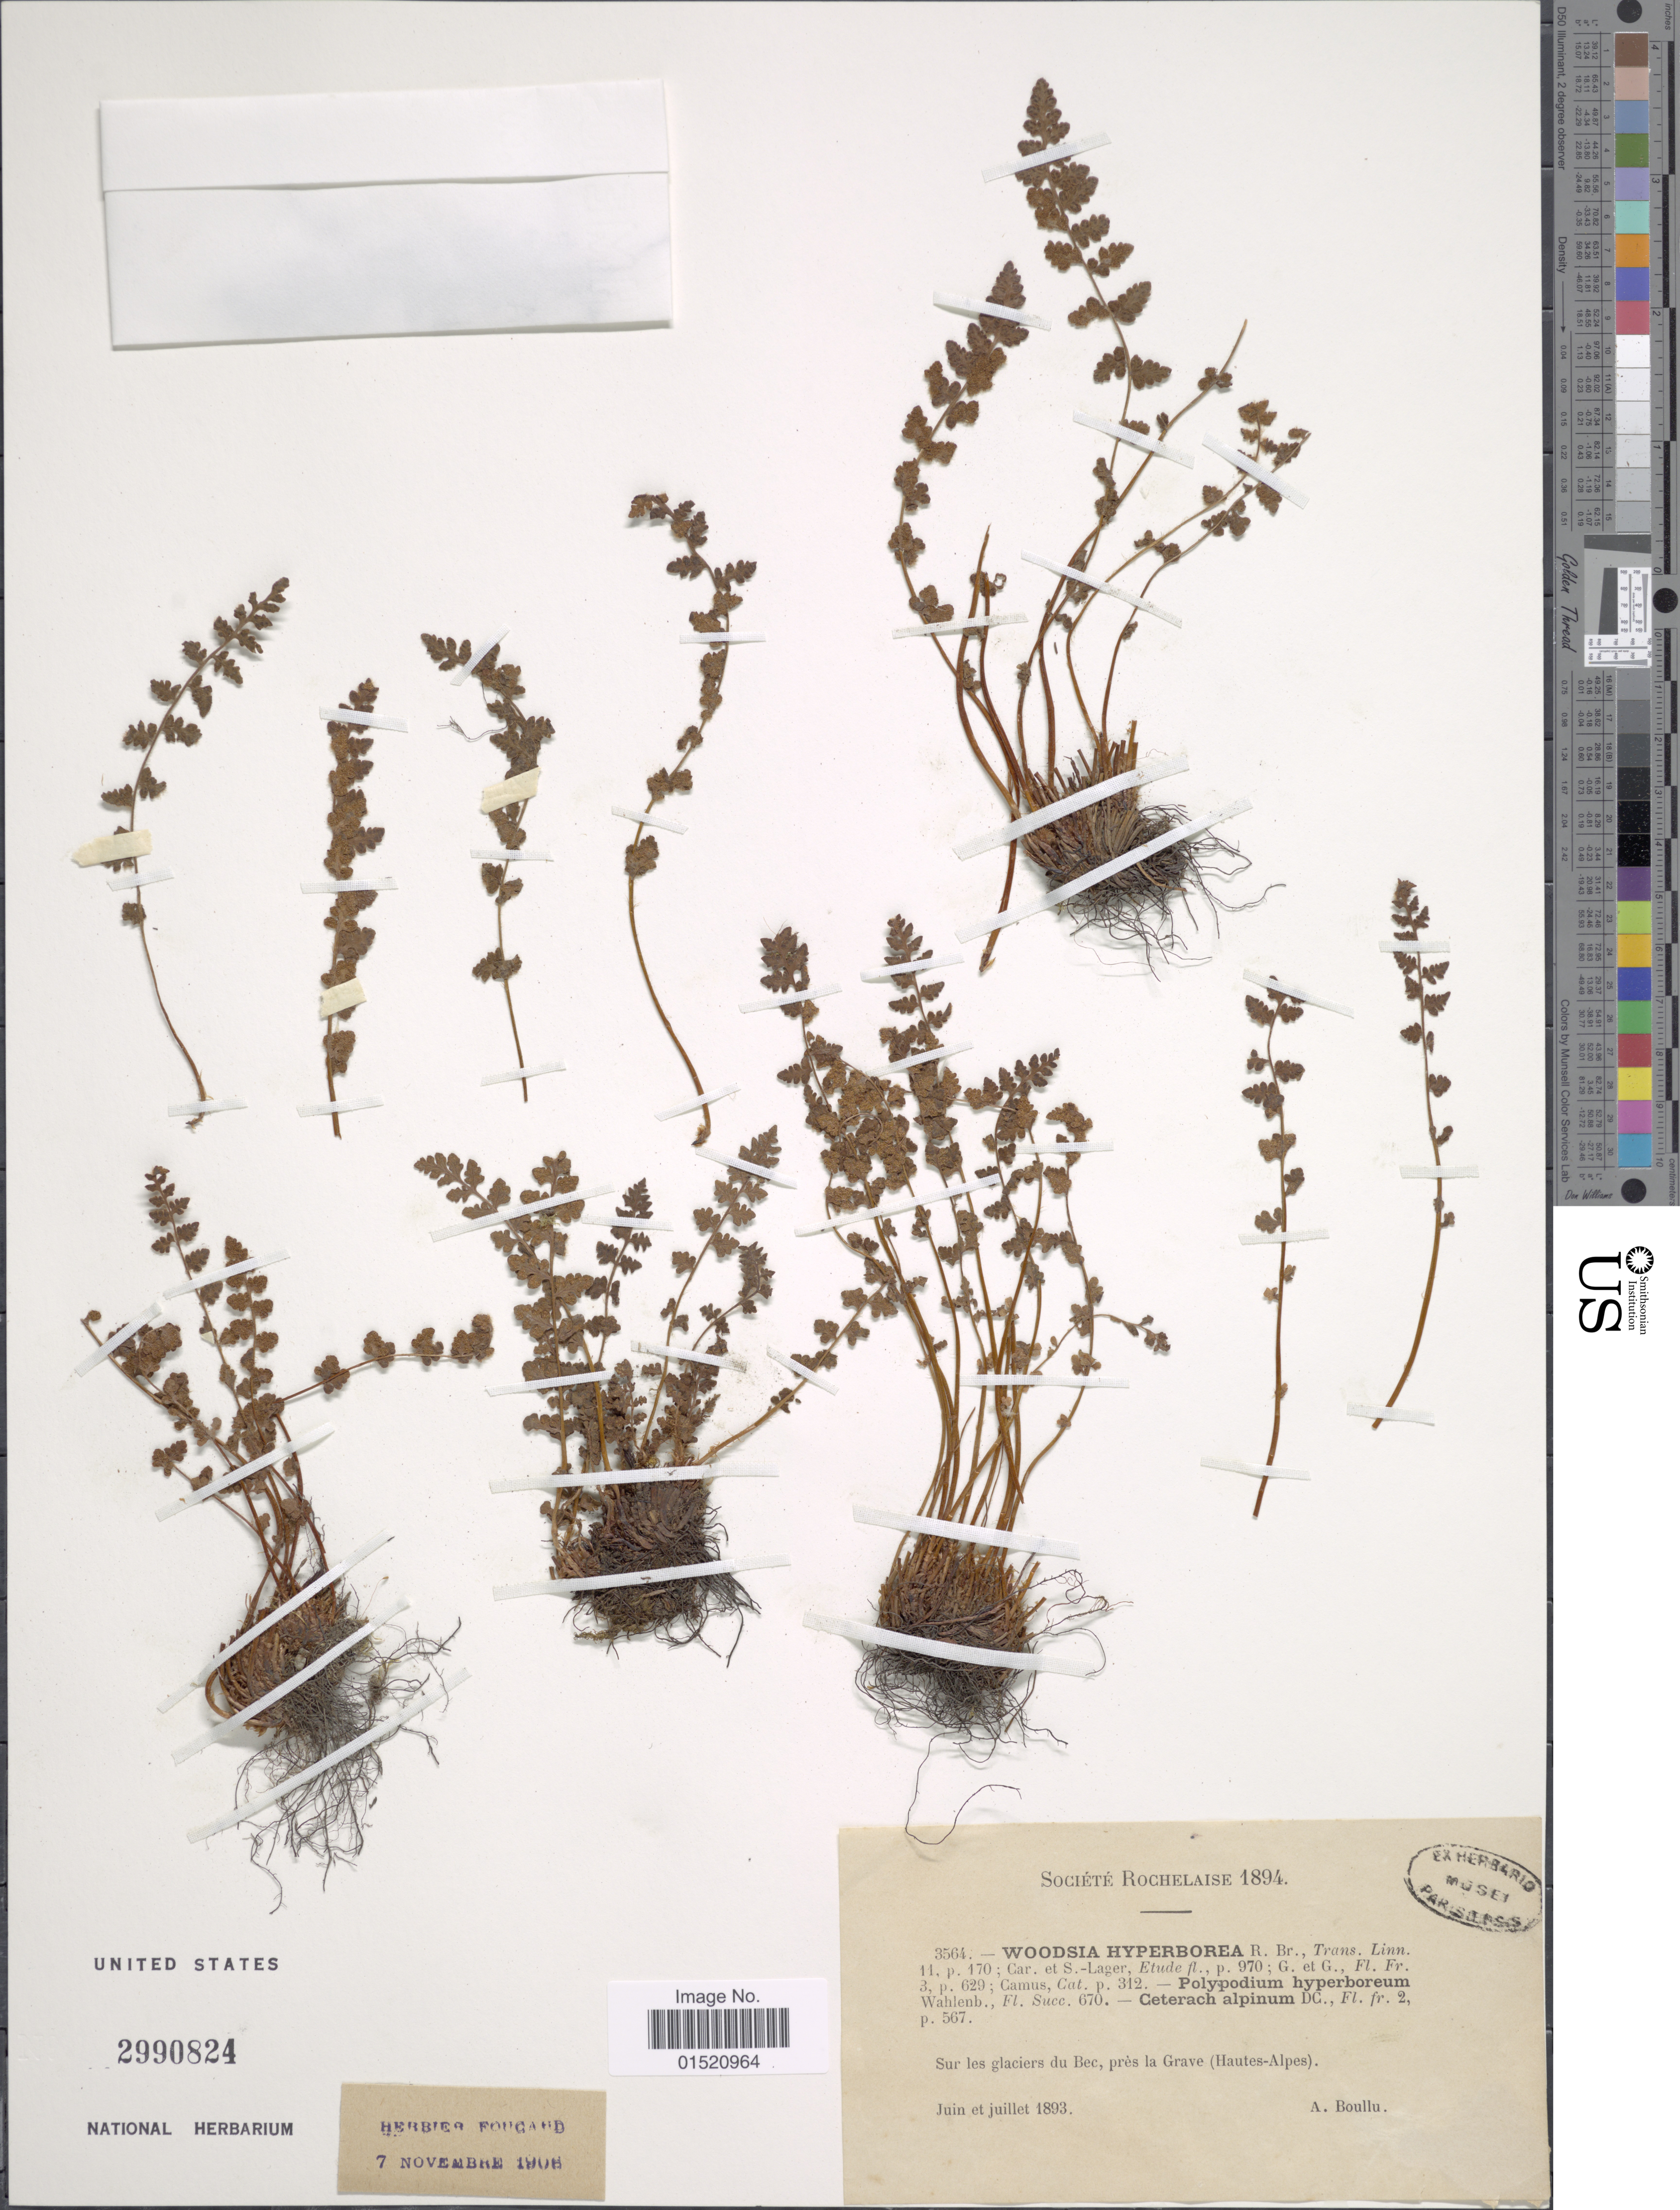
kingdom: Plantae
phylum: Tracheophyta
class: Polypodiopsida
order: Polypodiales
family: Woodsiaceae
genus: Woodsia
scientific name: Woodsia alpina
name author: (Bolton) S.F. Gray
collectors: A. Boullu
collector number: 3564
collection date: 1893-06/1893-07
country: France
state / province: Provence-Alpes-Côte d'Azur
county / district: Hautes-Alpes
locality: Sur les glaciers du Bec, près la Grave (Hautes-Alpes)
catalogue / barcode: US 2990824